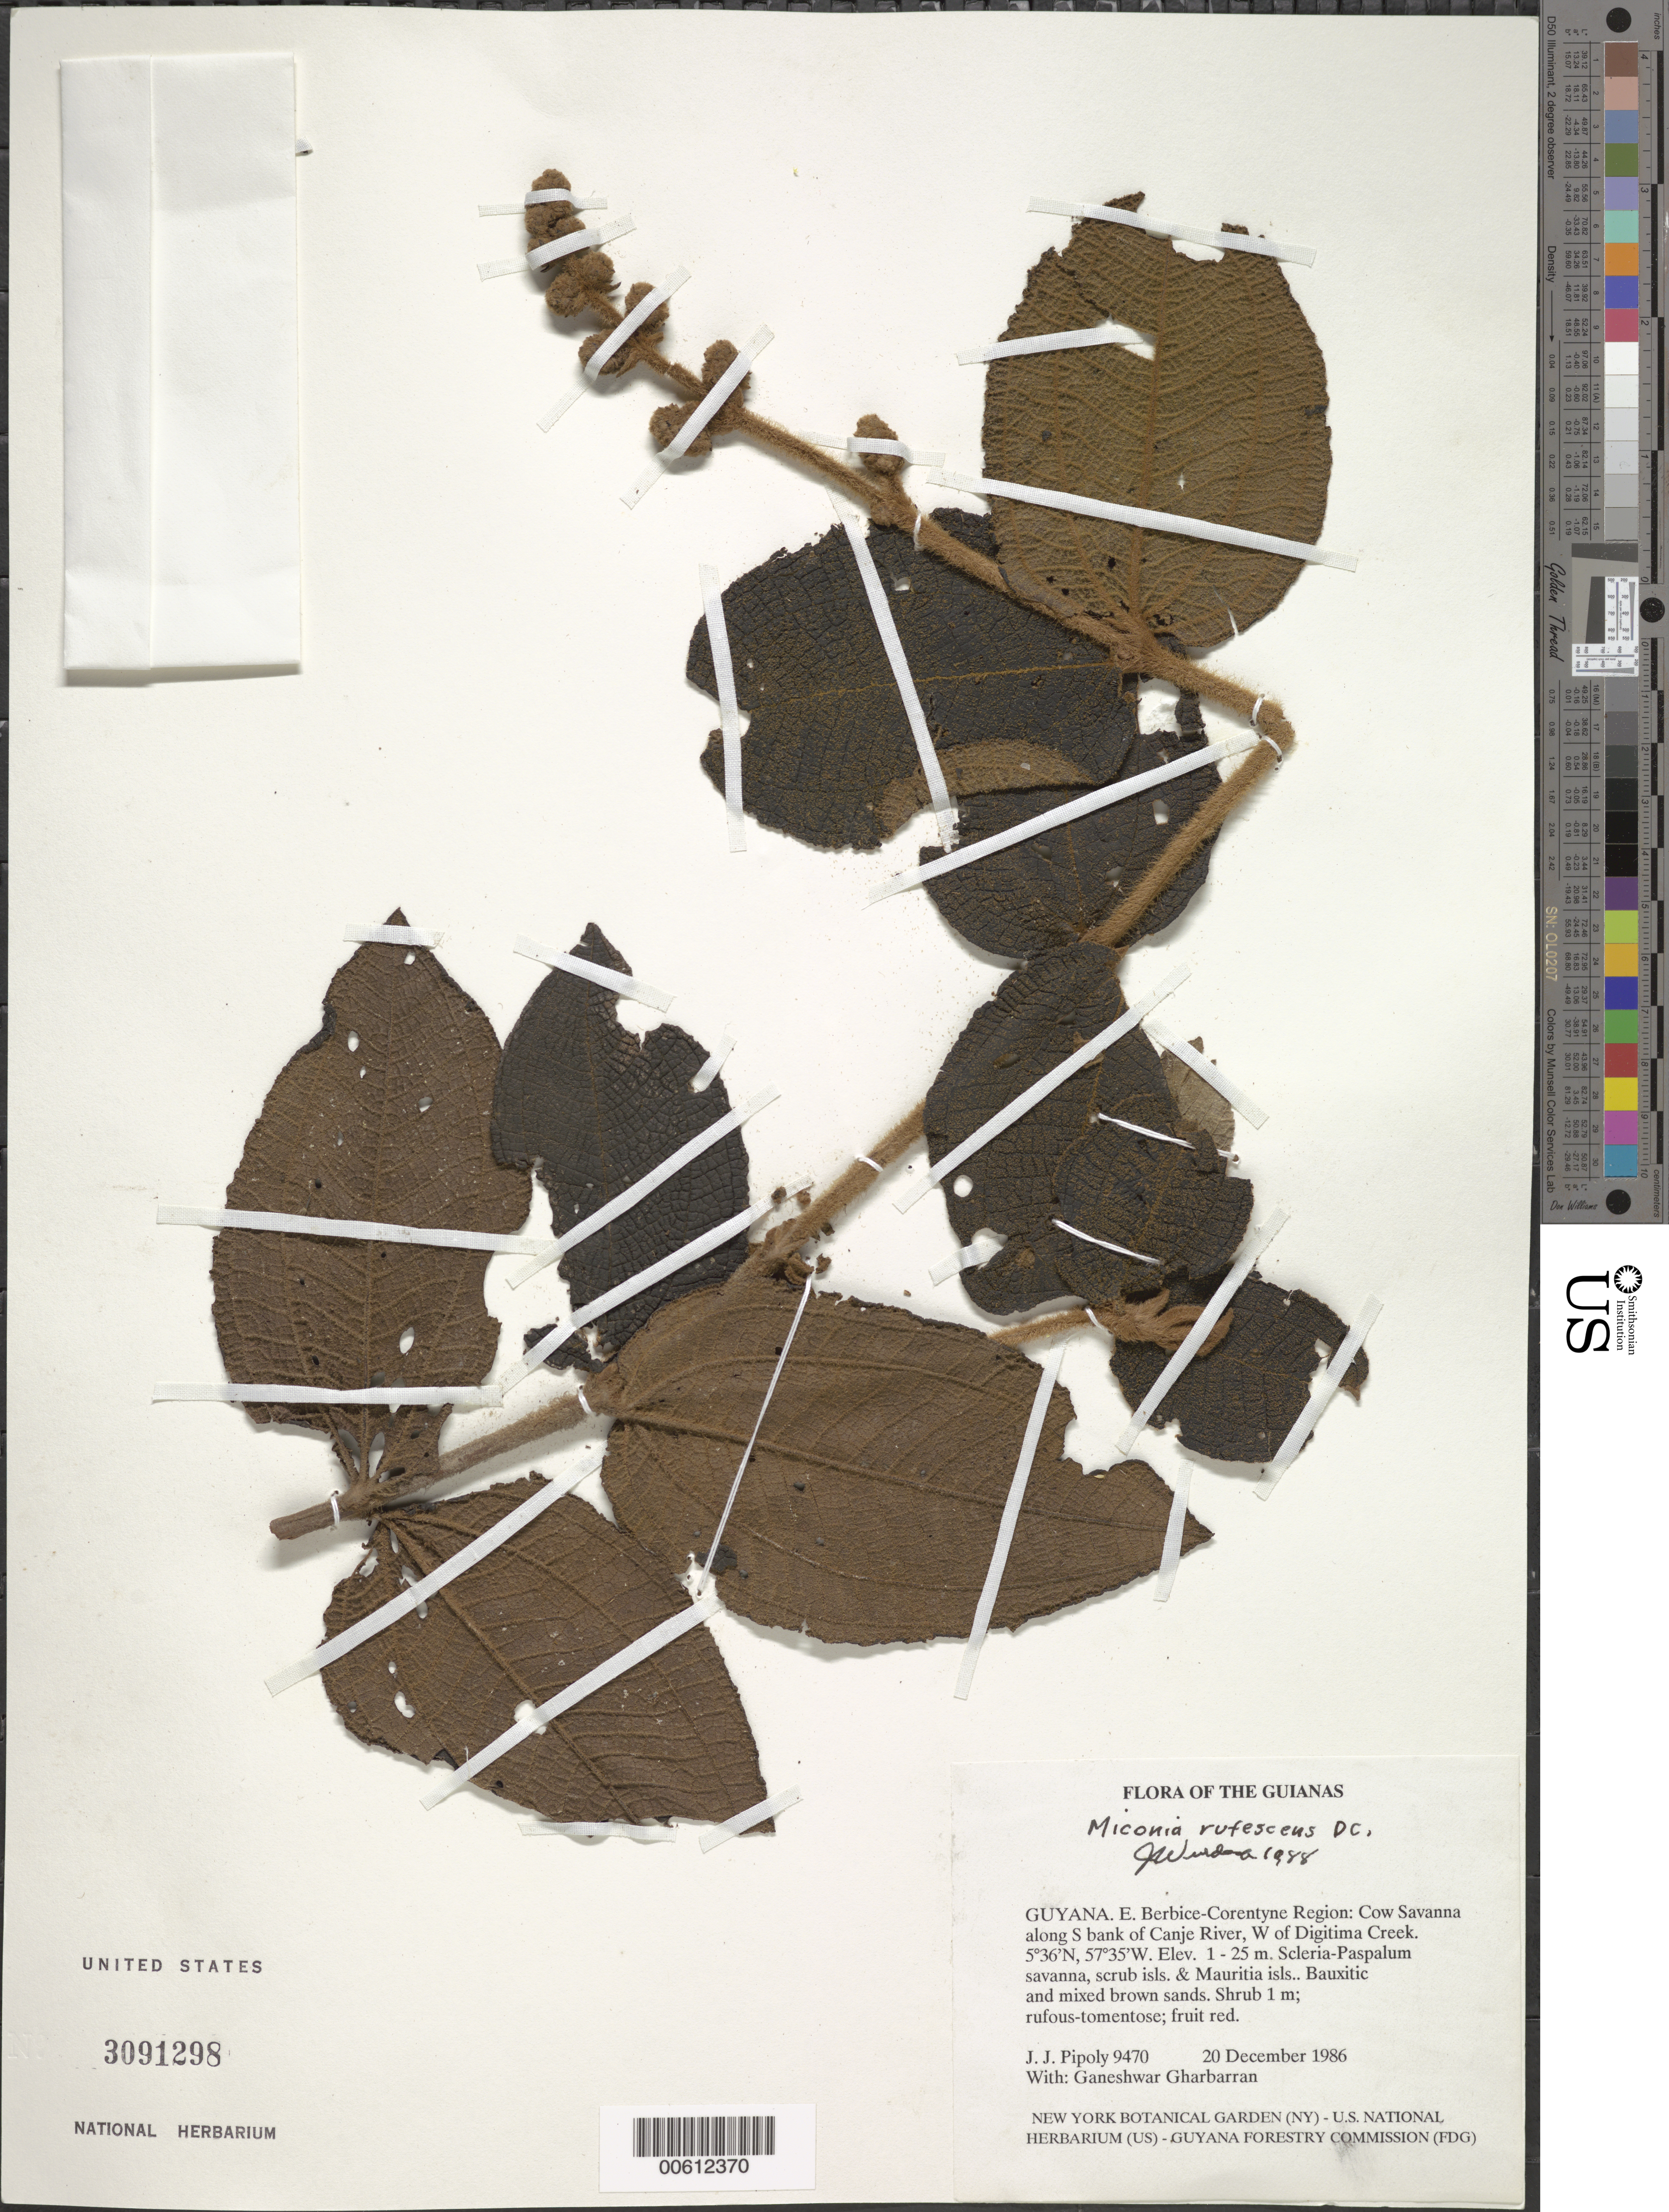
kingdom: Plantae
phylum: Tracheophyta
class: Magnoliopsida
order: Myrtales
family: Melastomataceae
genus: Miconia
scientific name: Miconia rufescens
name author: (Aubl.) DC.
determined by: Wurdack, John J., (US), US (UNITED STATES)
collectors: J. J. Pipoly & G. Gharbarran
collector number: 9470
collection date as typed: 20 December 1986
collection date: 1986-12-20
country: Guyana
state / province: E. Berbice-Corentyne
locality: Cow savanna, along S bank of Canje River, W of Digitima Creek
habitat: Scleria-Paspalum savanna, scrub isls. & Mauritia isls. Bauxitic and mixed brown sands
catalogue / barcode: US 3091298